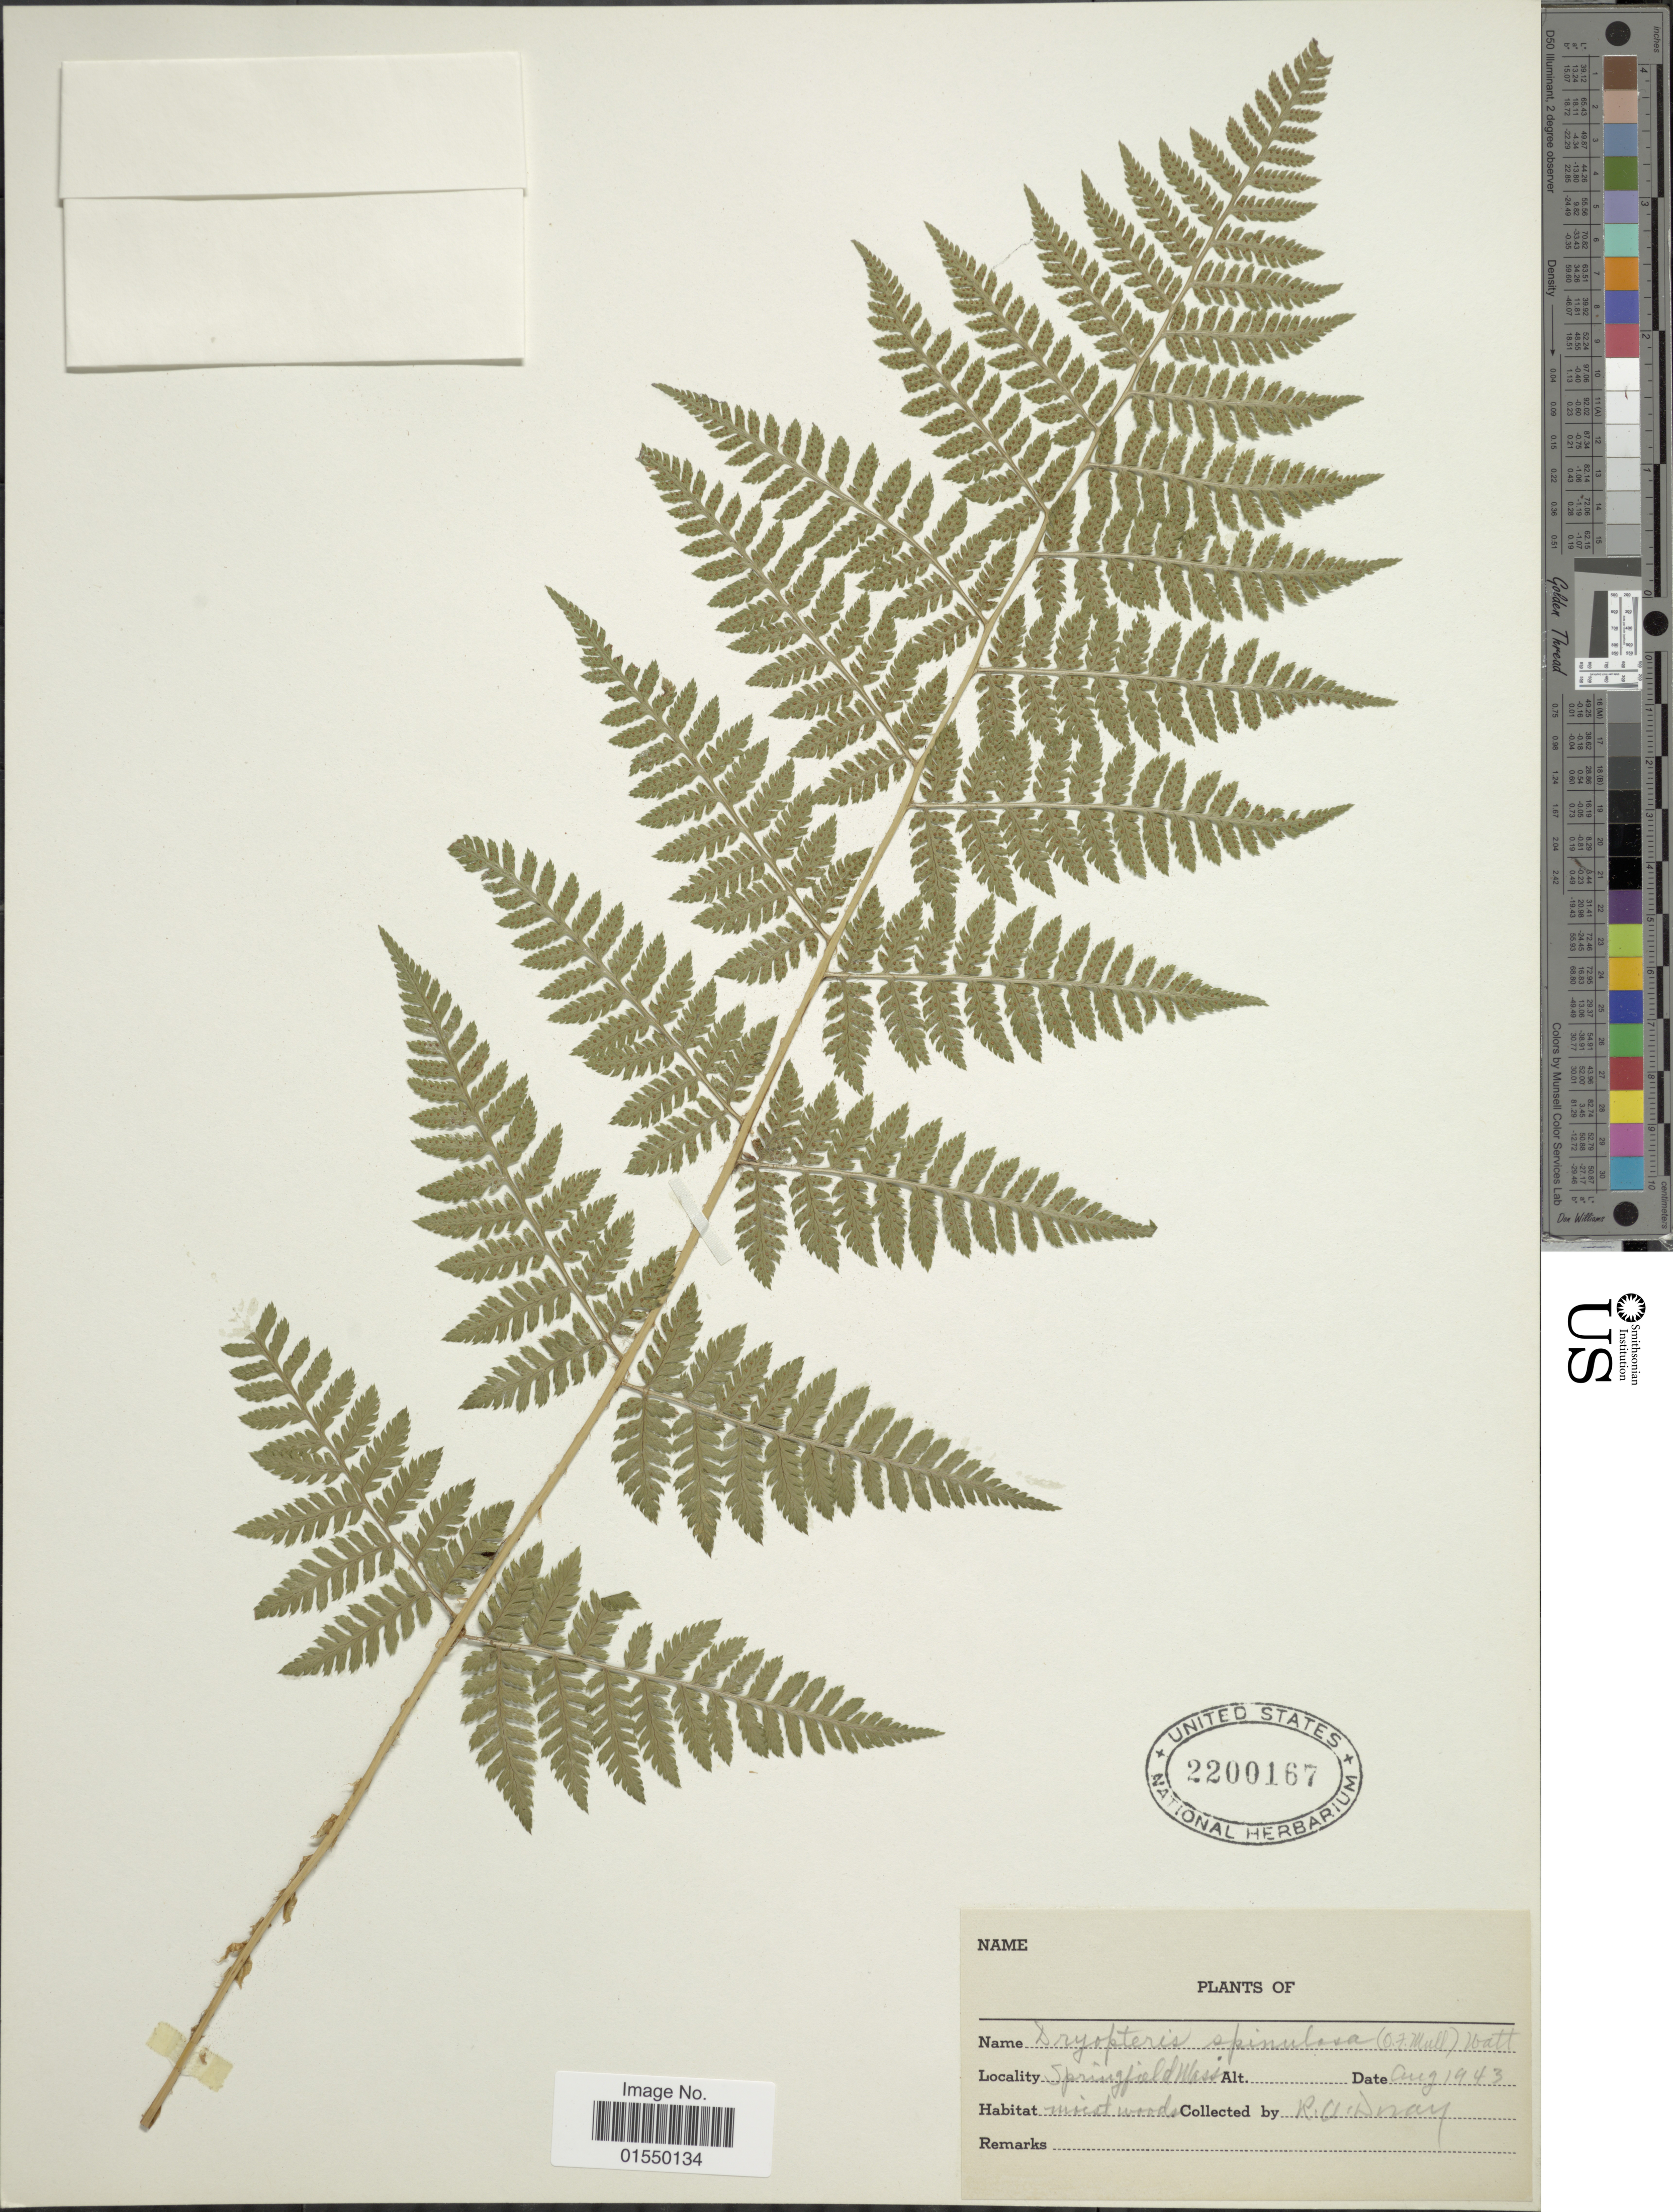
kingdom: Plantae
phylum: Tracheophyta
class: Polypodiopsida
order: Polypodiales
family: Dryopteridaceae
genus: Dryopteris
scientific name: Dryopteris carthusiana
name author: (Villars) H.P. Fuchs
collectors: R. Doray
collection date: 1943-08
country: United States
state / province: Massachusetts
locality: Springfield, Mass.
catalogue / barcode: US 2200167